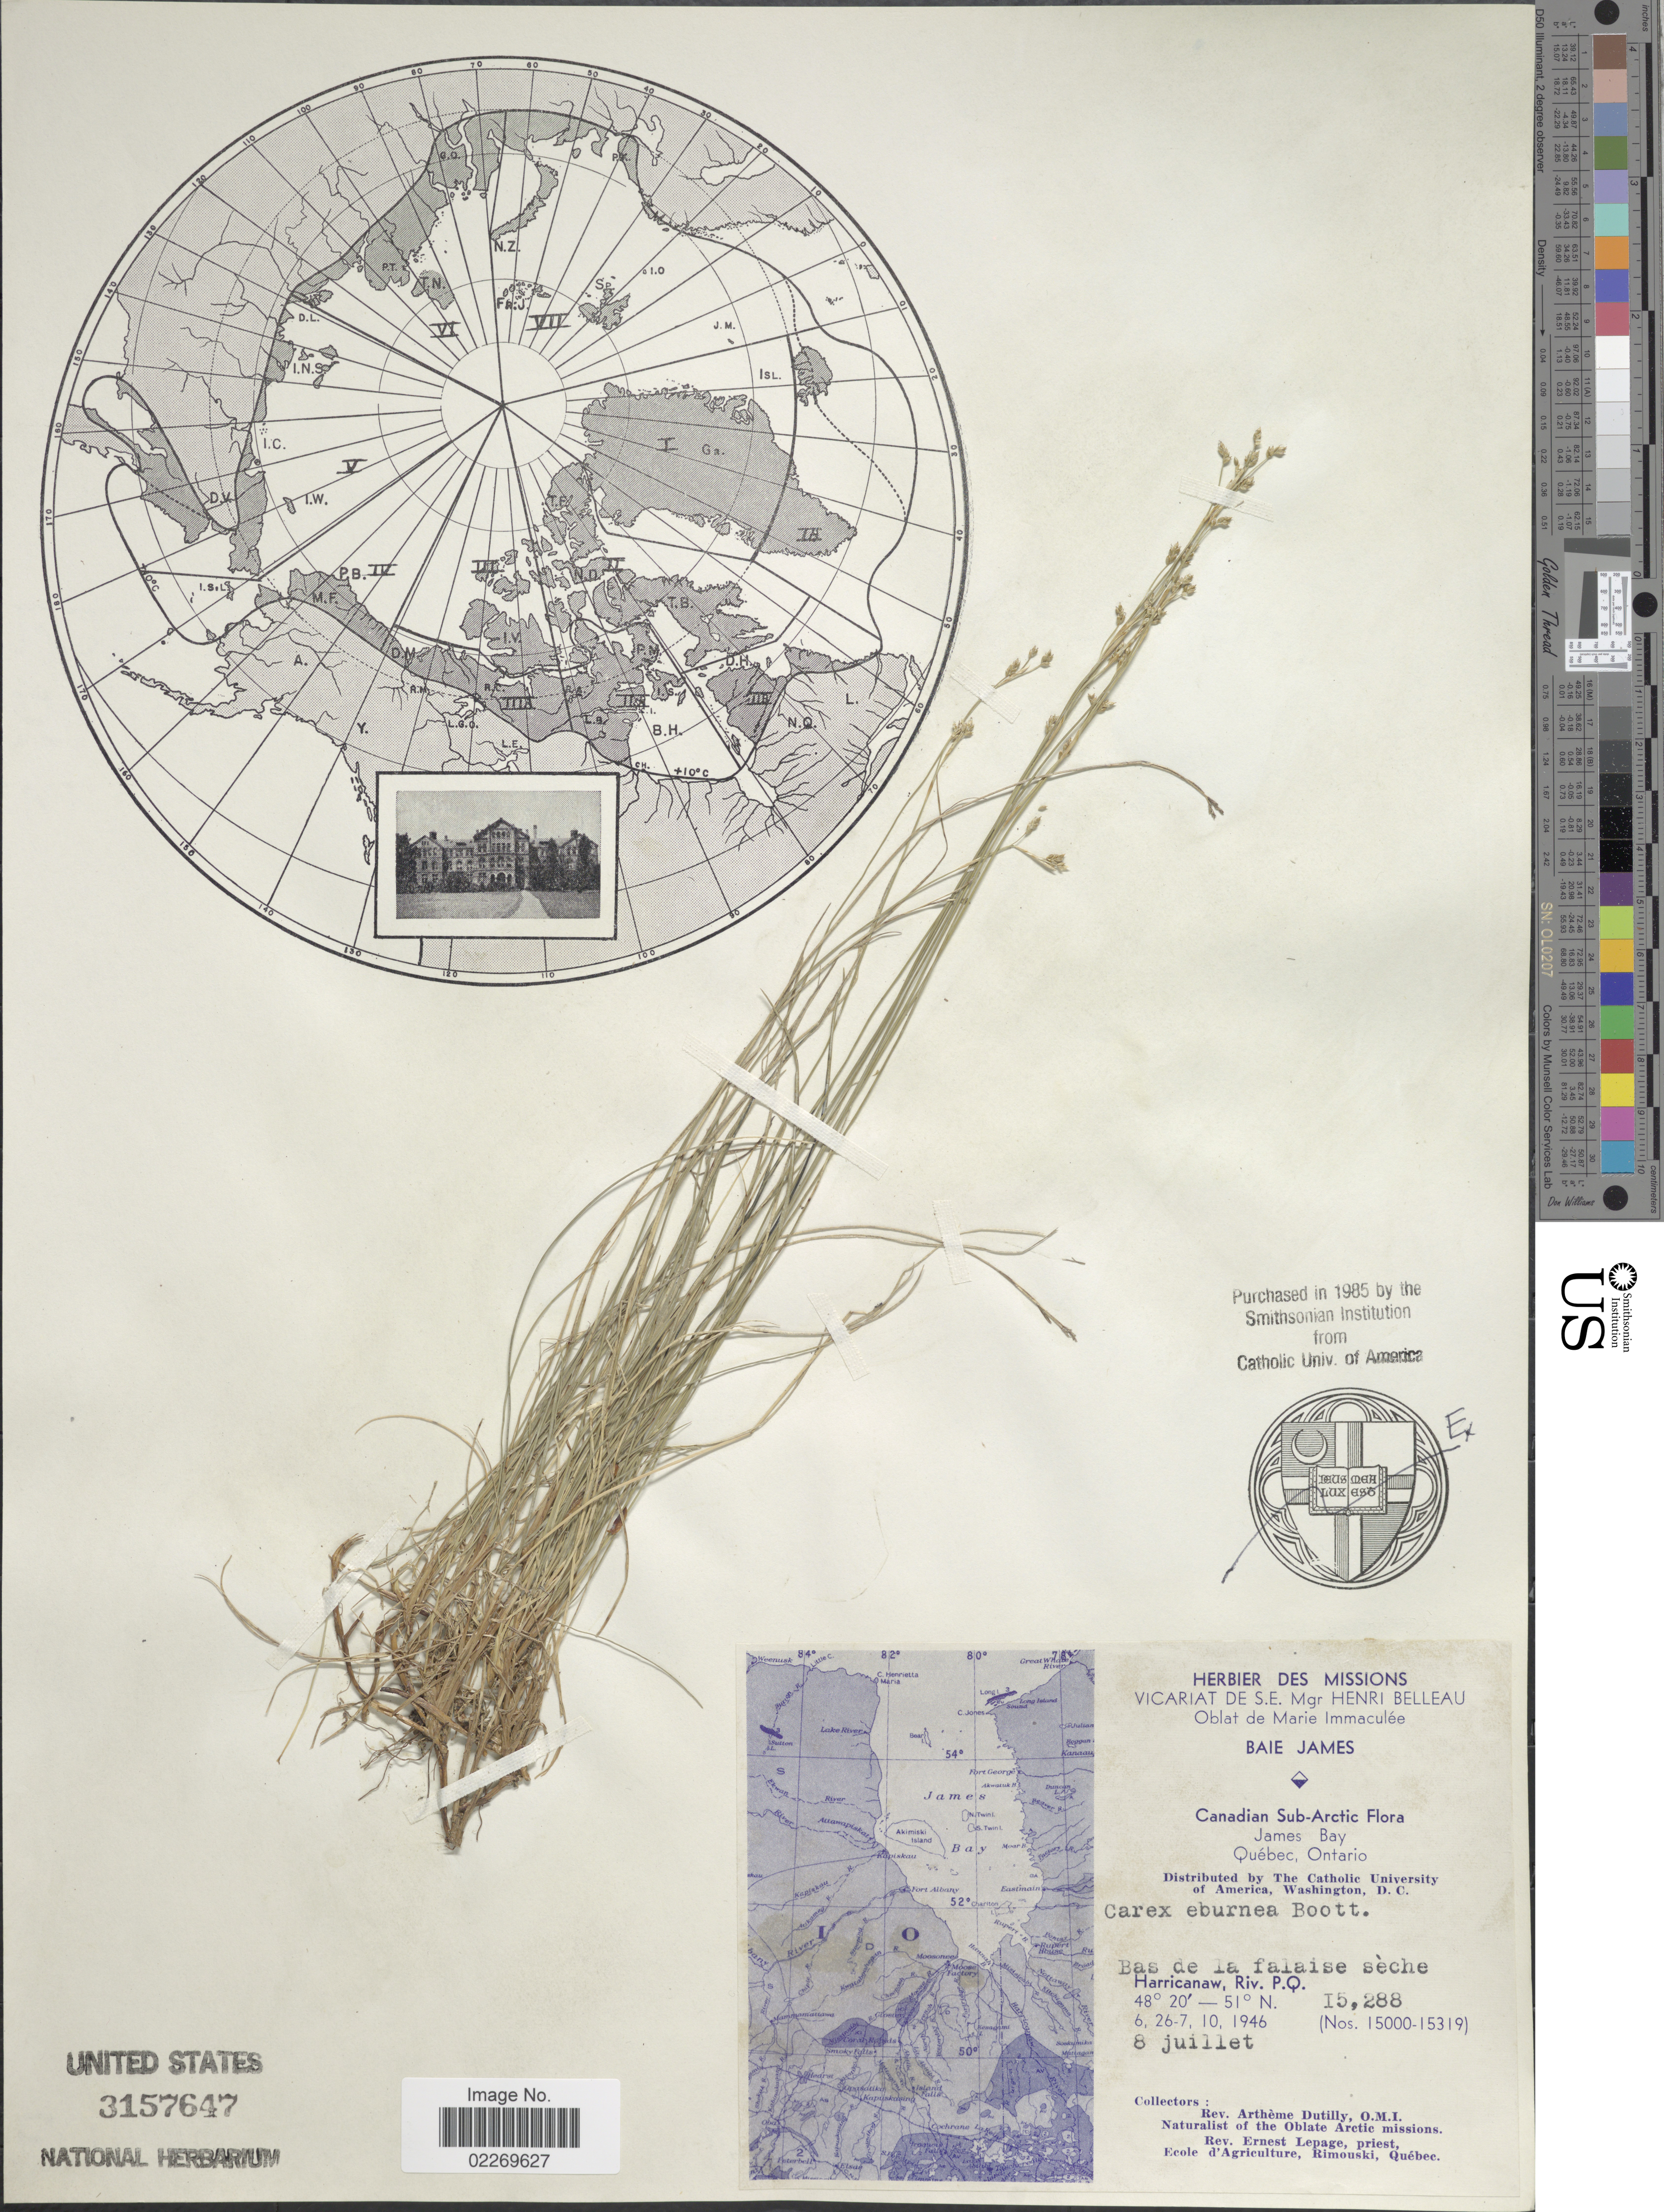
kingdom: Plantae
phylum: Tracheophyta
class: Liliopsida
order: Poales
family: Cyperaceae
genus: Carex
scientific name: Carex eburnea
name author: Boott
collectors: A. Dutilly & E. Lepage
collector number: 15288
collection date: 1946-07-08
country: Canada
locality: Baie James, Canadian Sub-Arctic, James Bay, Quebec, Ontario. Haaricanaw, Riv P. Q.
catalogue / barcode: US 3157647